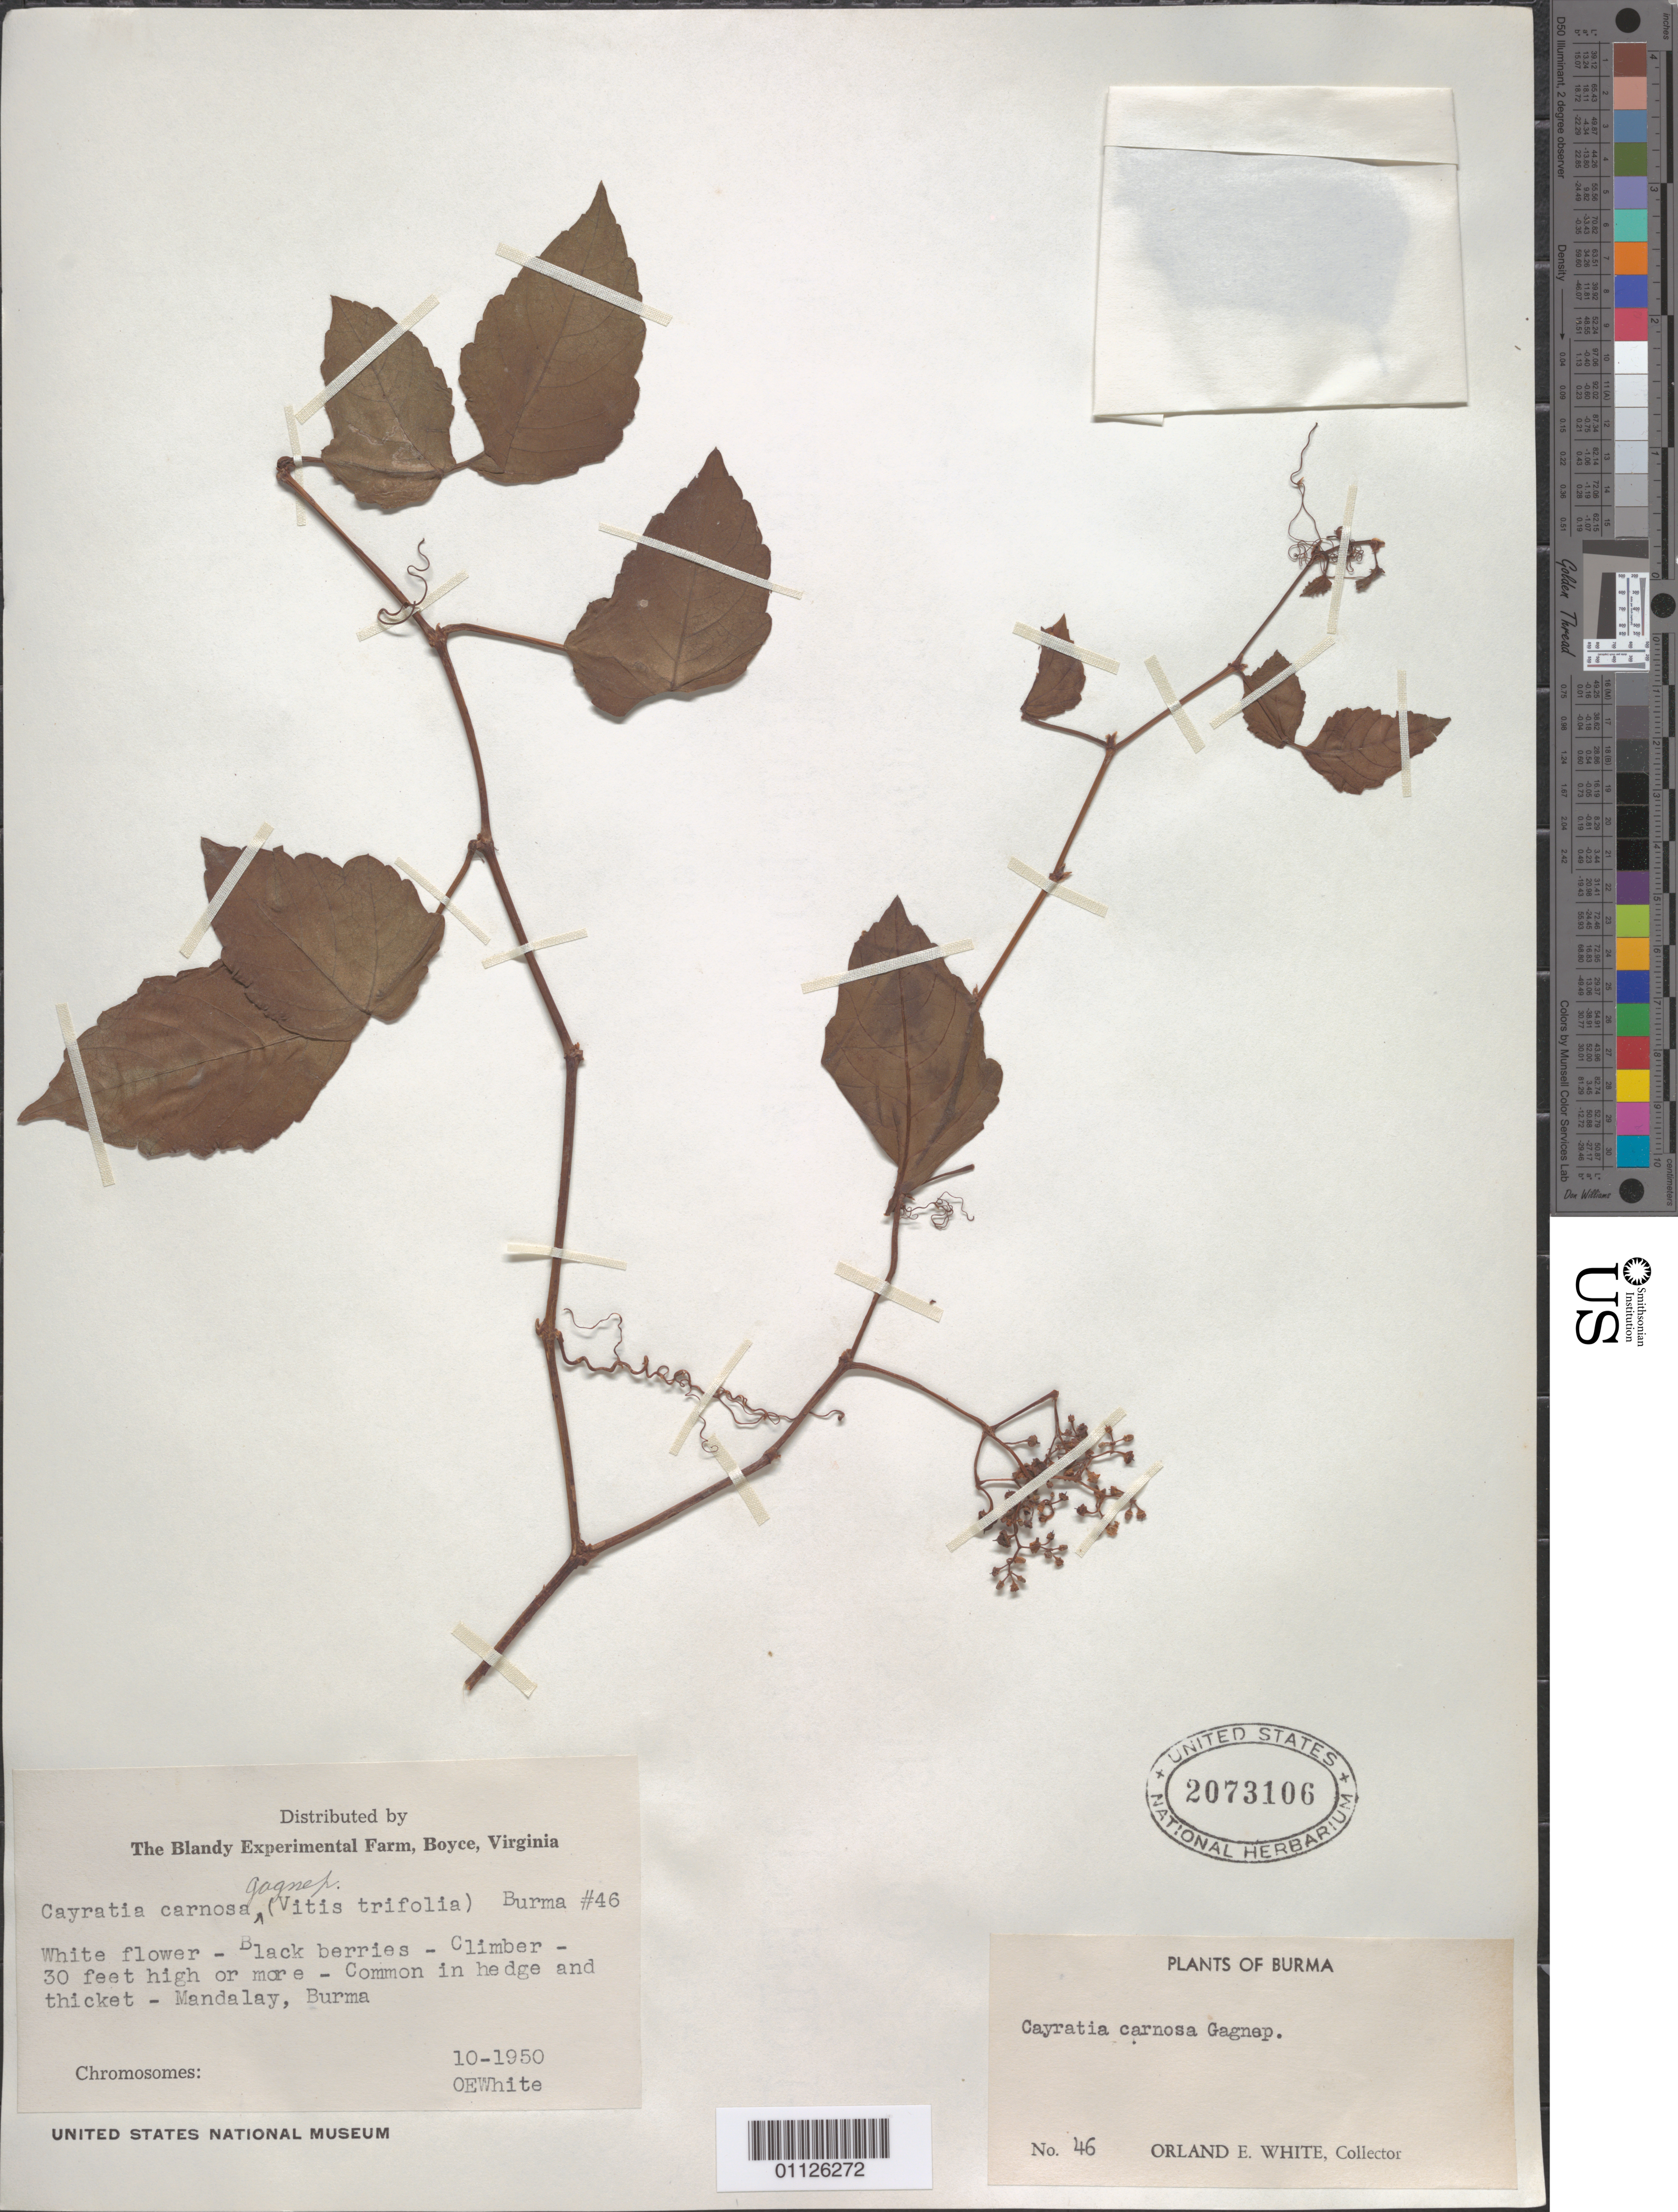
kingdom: Plantae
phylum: Tracheophyta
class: Magnoliopsida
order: Vitales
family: Vitaceae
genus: Causonis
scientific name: Causonis trifolia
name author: (L.) Mabb. & J. Wen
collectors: O. E. White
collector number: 46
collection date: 1950-10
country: Myanmar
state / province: Mandalay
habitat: Climber, common in hedge and thicket.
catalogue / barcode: US 2073106